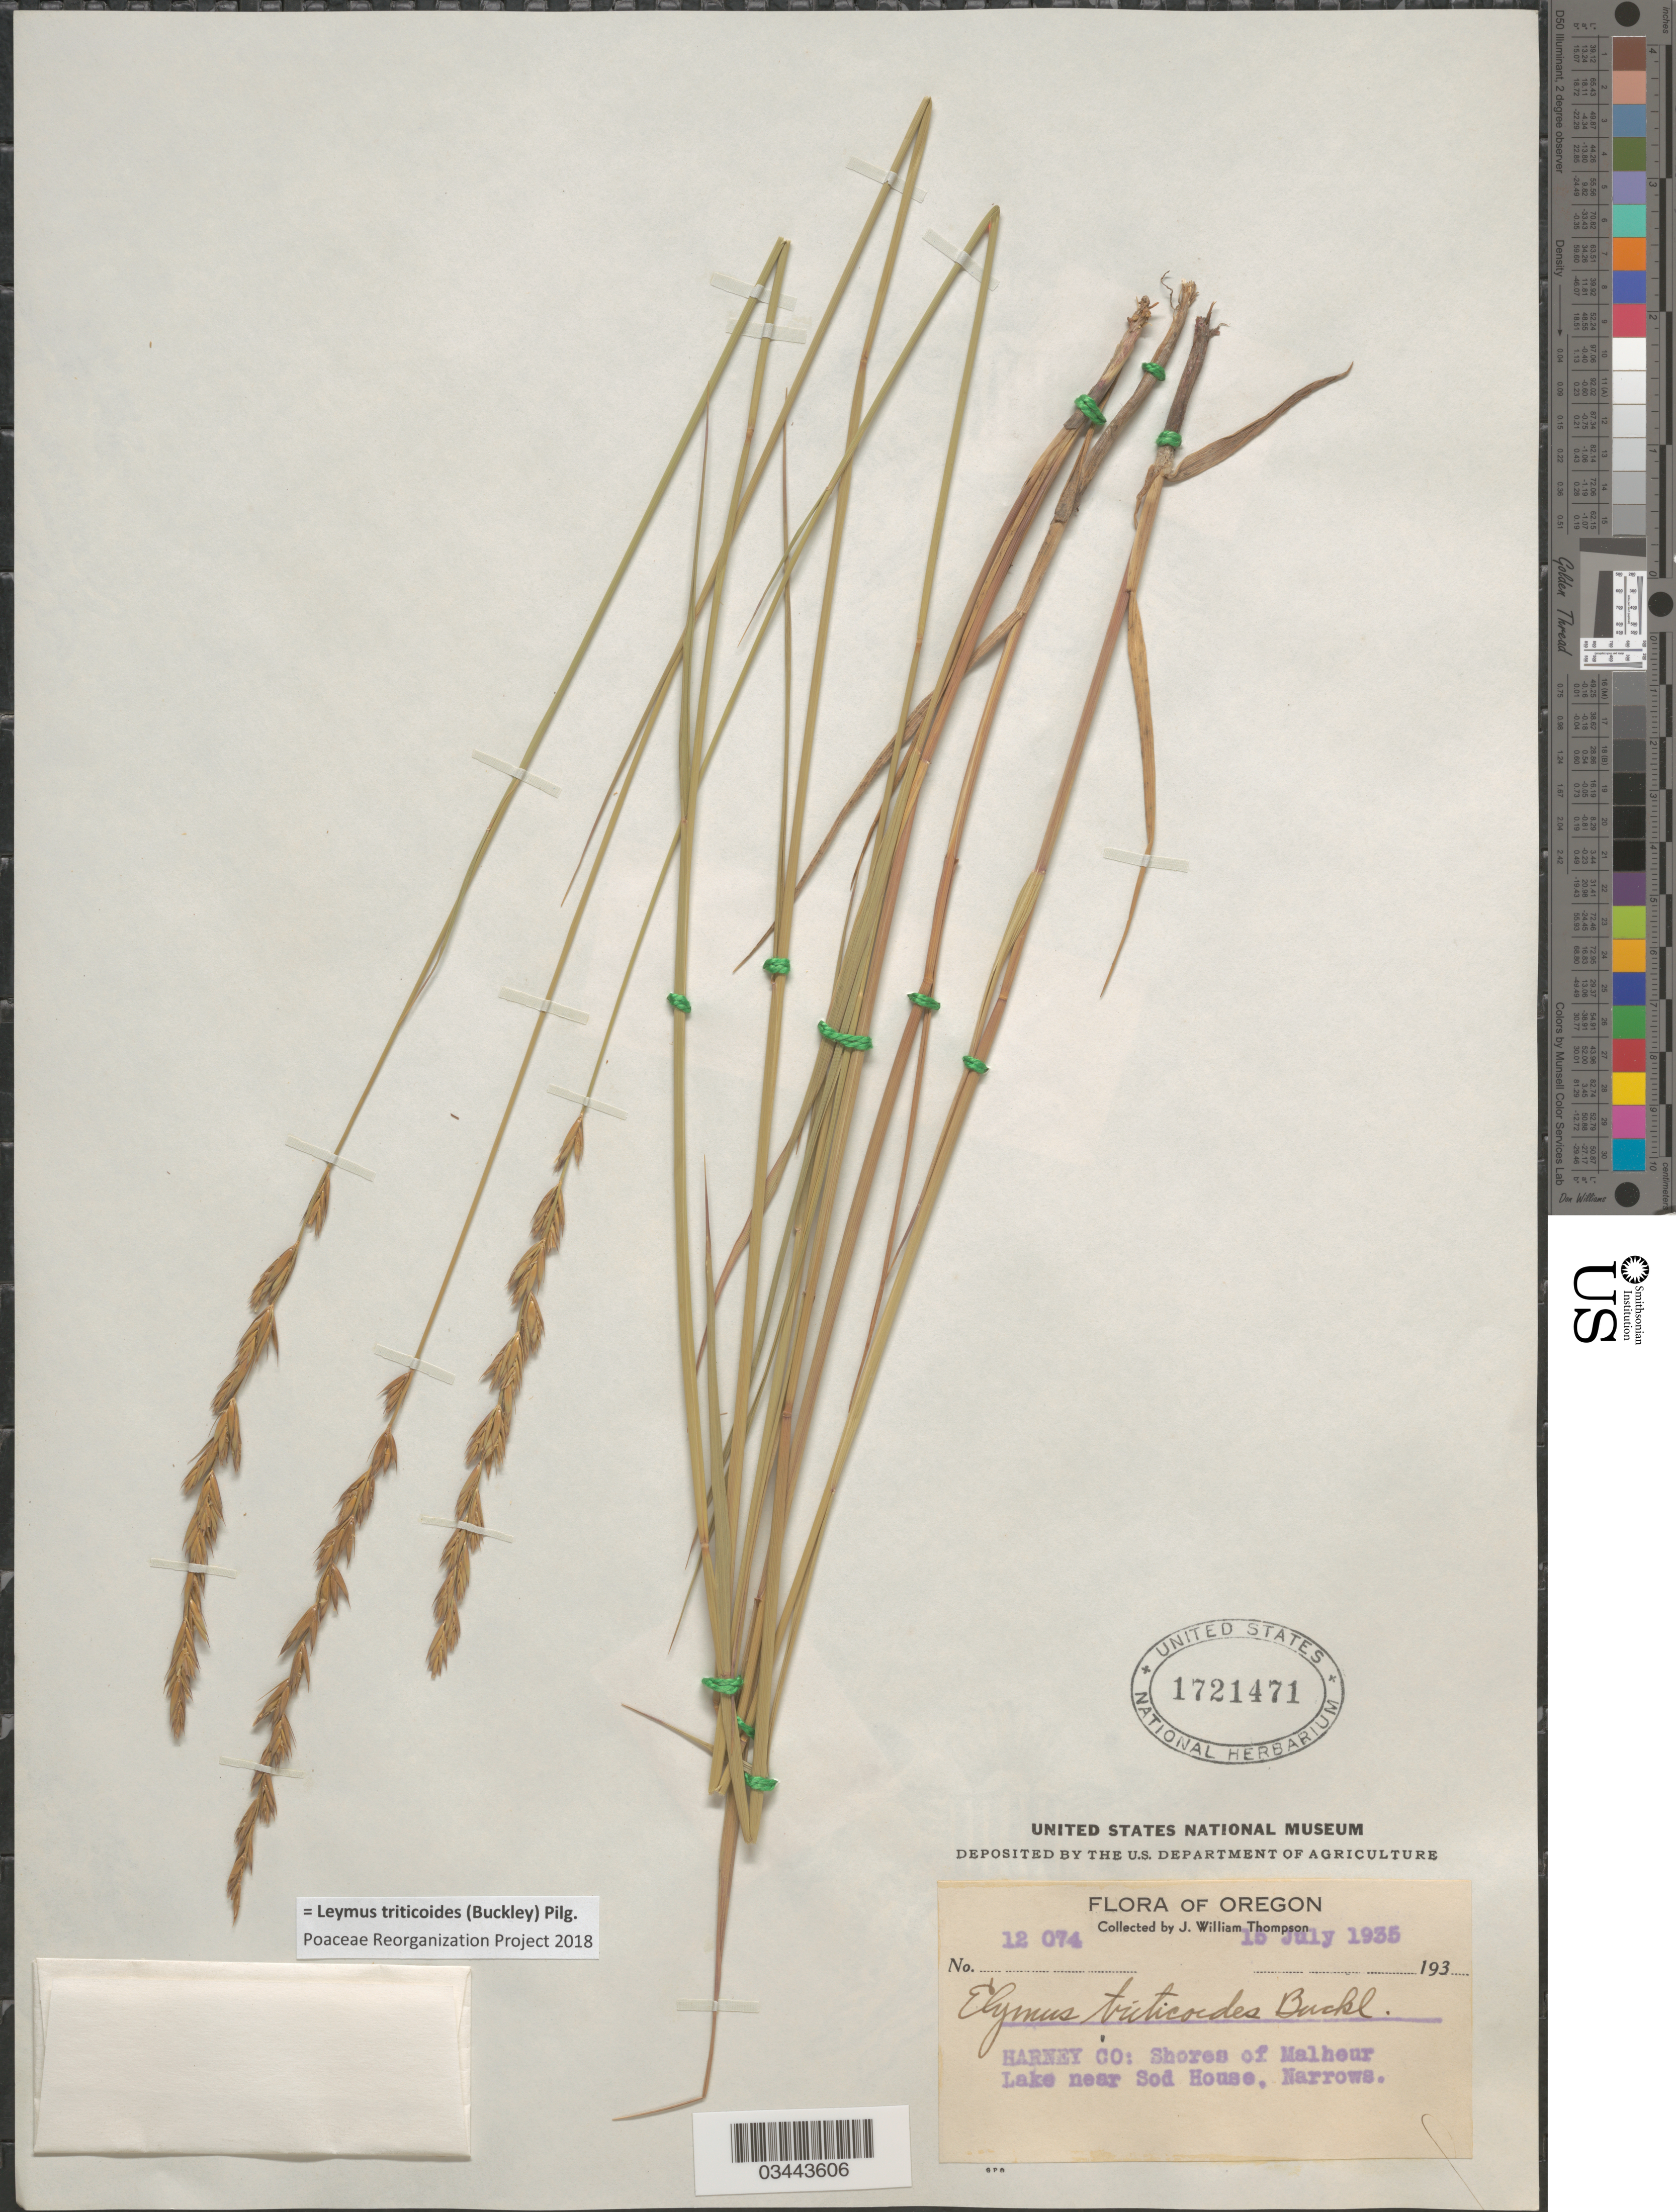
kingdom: Plantae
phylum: Tracheophyta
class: Liliopsida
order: Poales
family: Poaceae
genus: Leymus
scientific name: Leymus triticoides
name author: (Buckley) Pilg.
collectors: J. W. Thompson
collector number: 12074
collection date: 1935-07-15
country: United States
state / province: Oregon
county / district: Harney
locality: Harney Co: Shores of Malheur Lake near Sod House.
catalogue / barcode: US 1721471